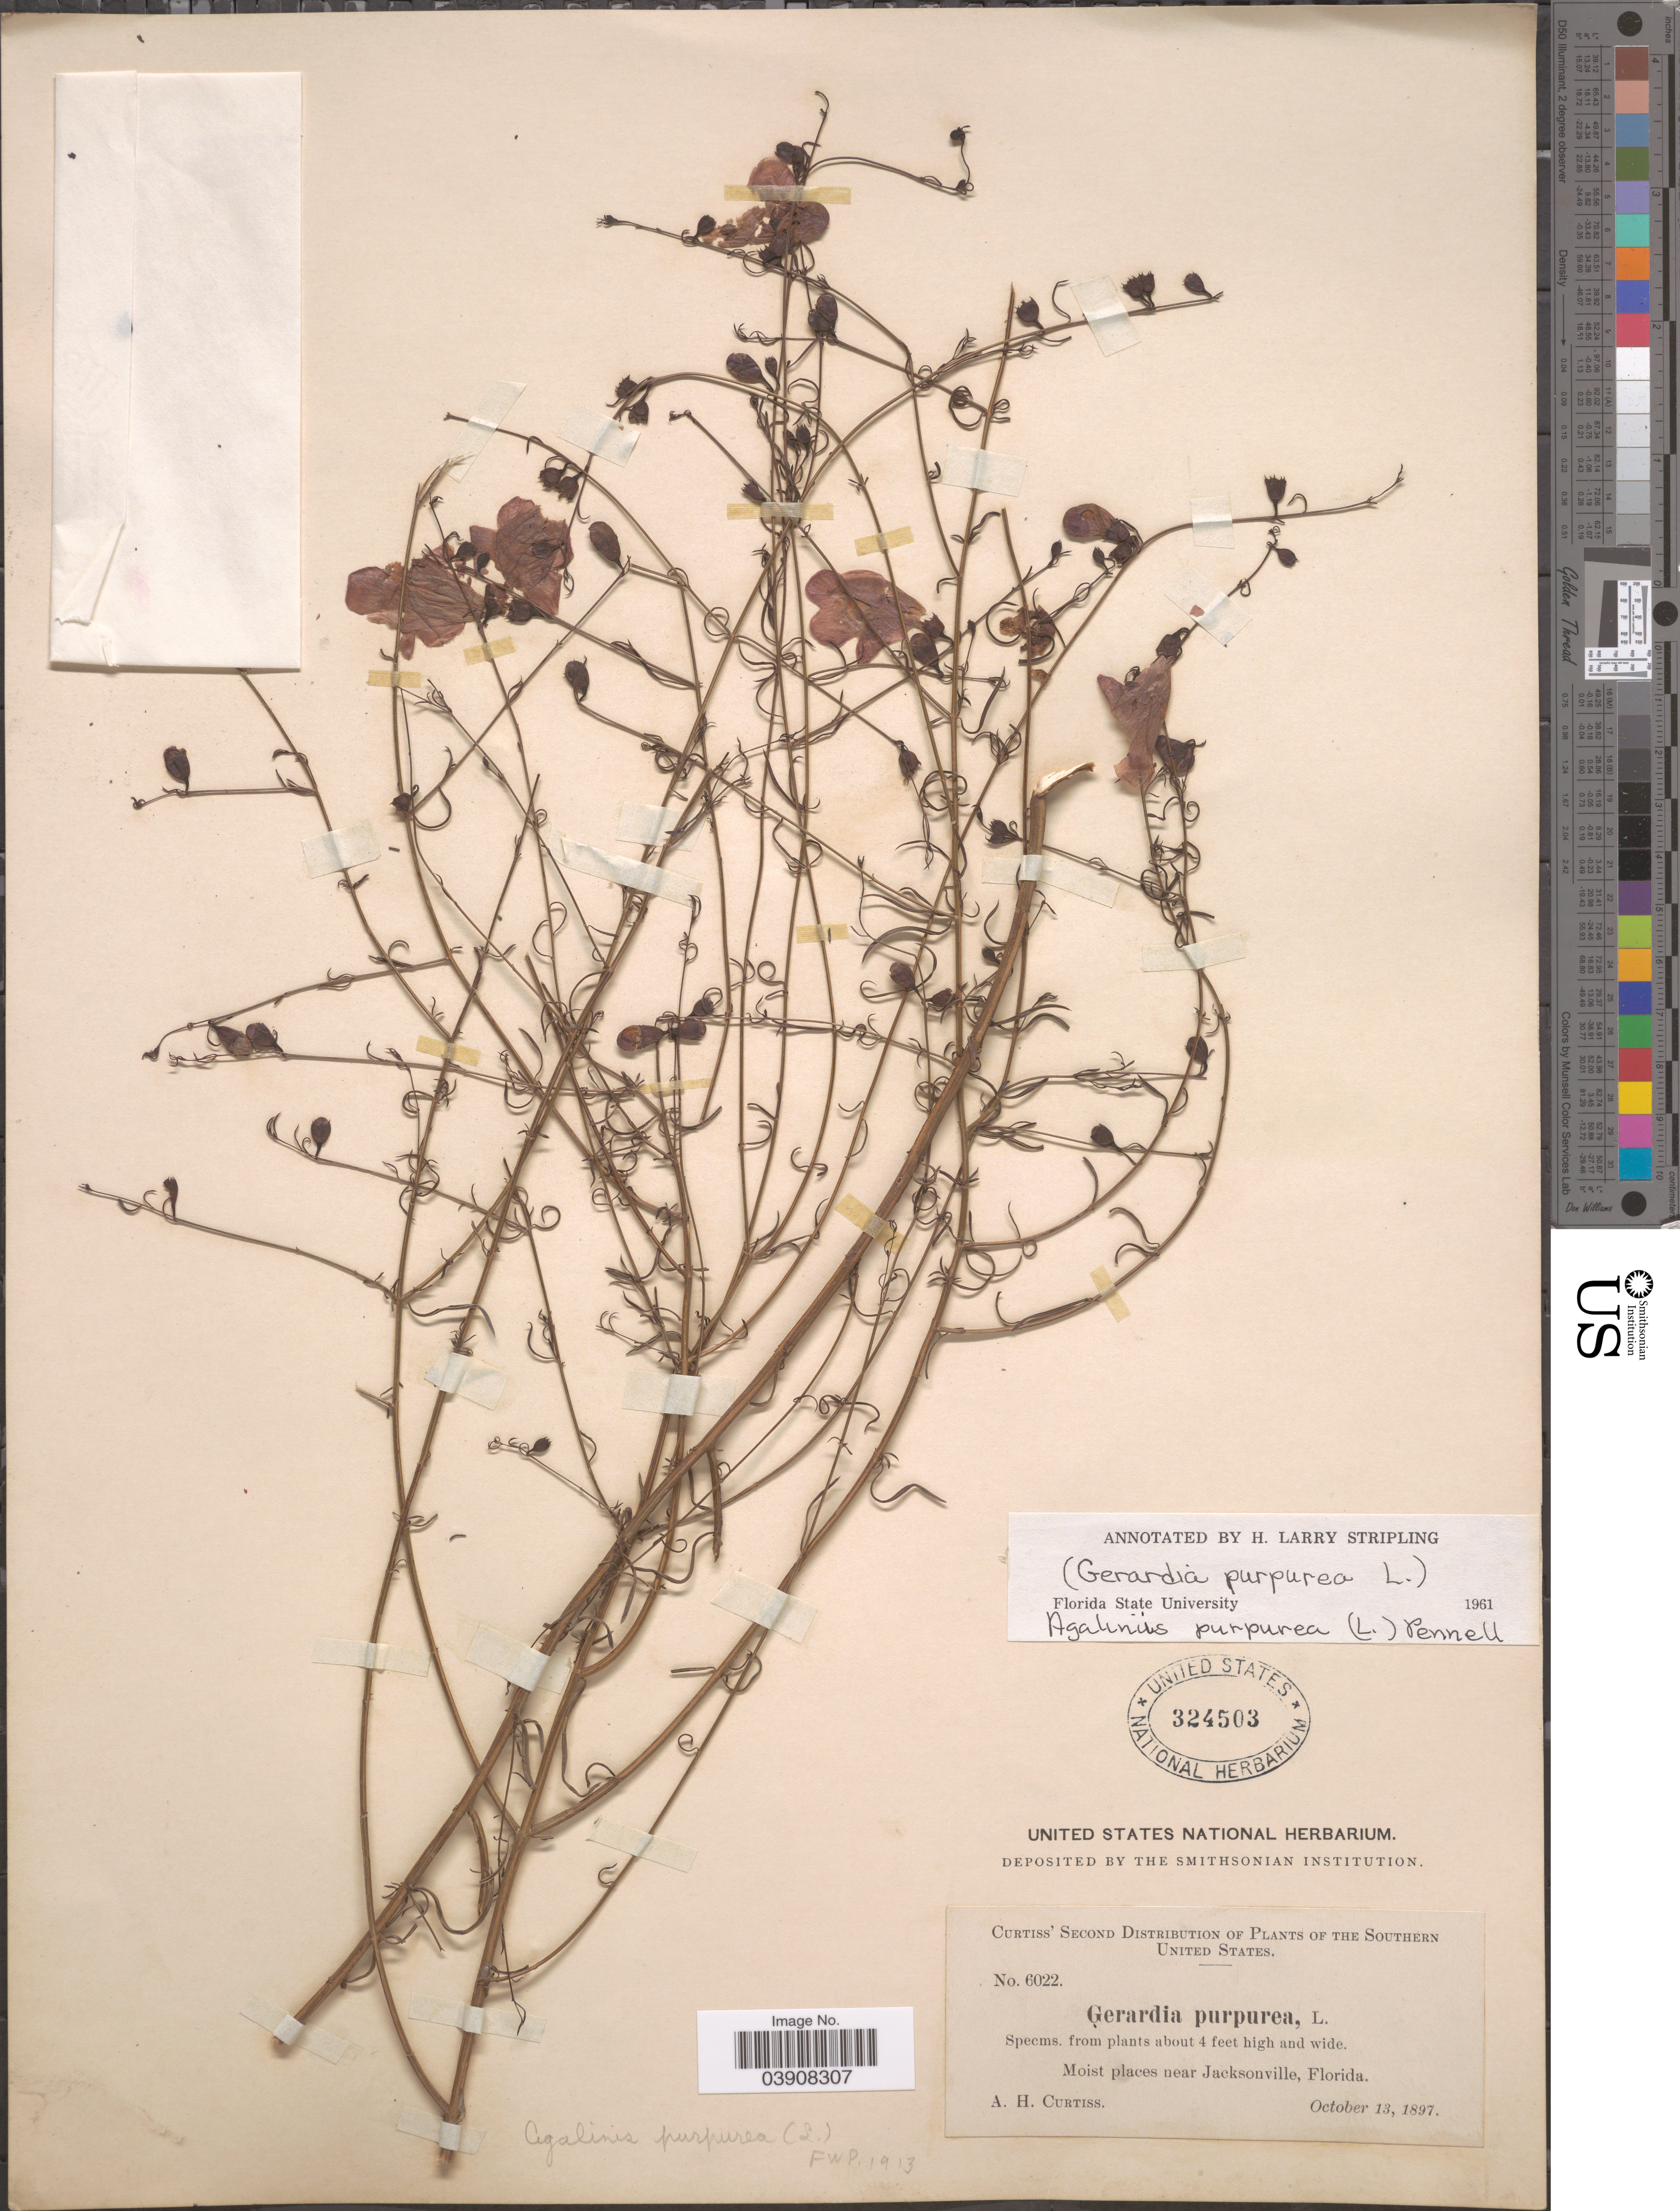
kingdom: Plantae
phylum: Tracheophyta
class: Magnoliopsida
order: Lamiales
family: Orobanchaceae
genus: Agalinis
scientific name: Agalinis purpurea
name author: (L.) Pennell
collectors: A. H. Curtiss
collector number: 6022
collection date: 1897-10-13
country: United States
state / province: Florida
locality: Southern United States. Near Jacksonville.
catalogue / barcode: US 324503